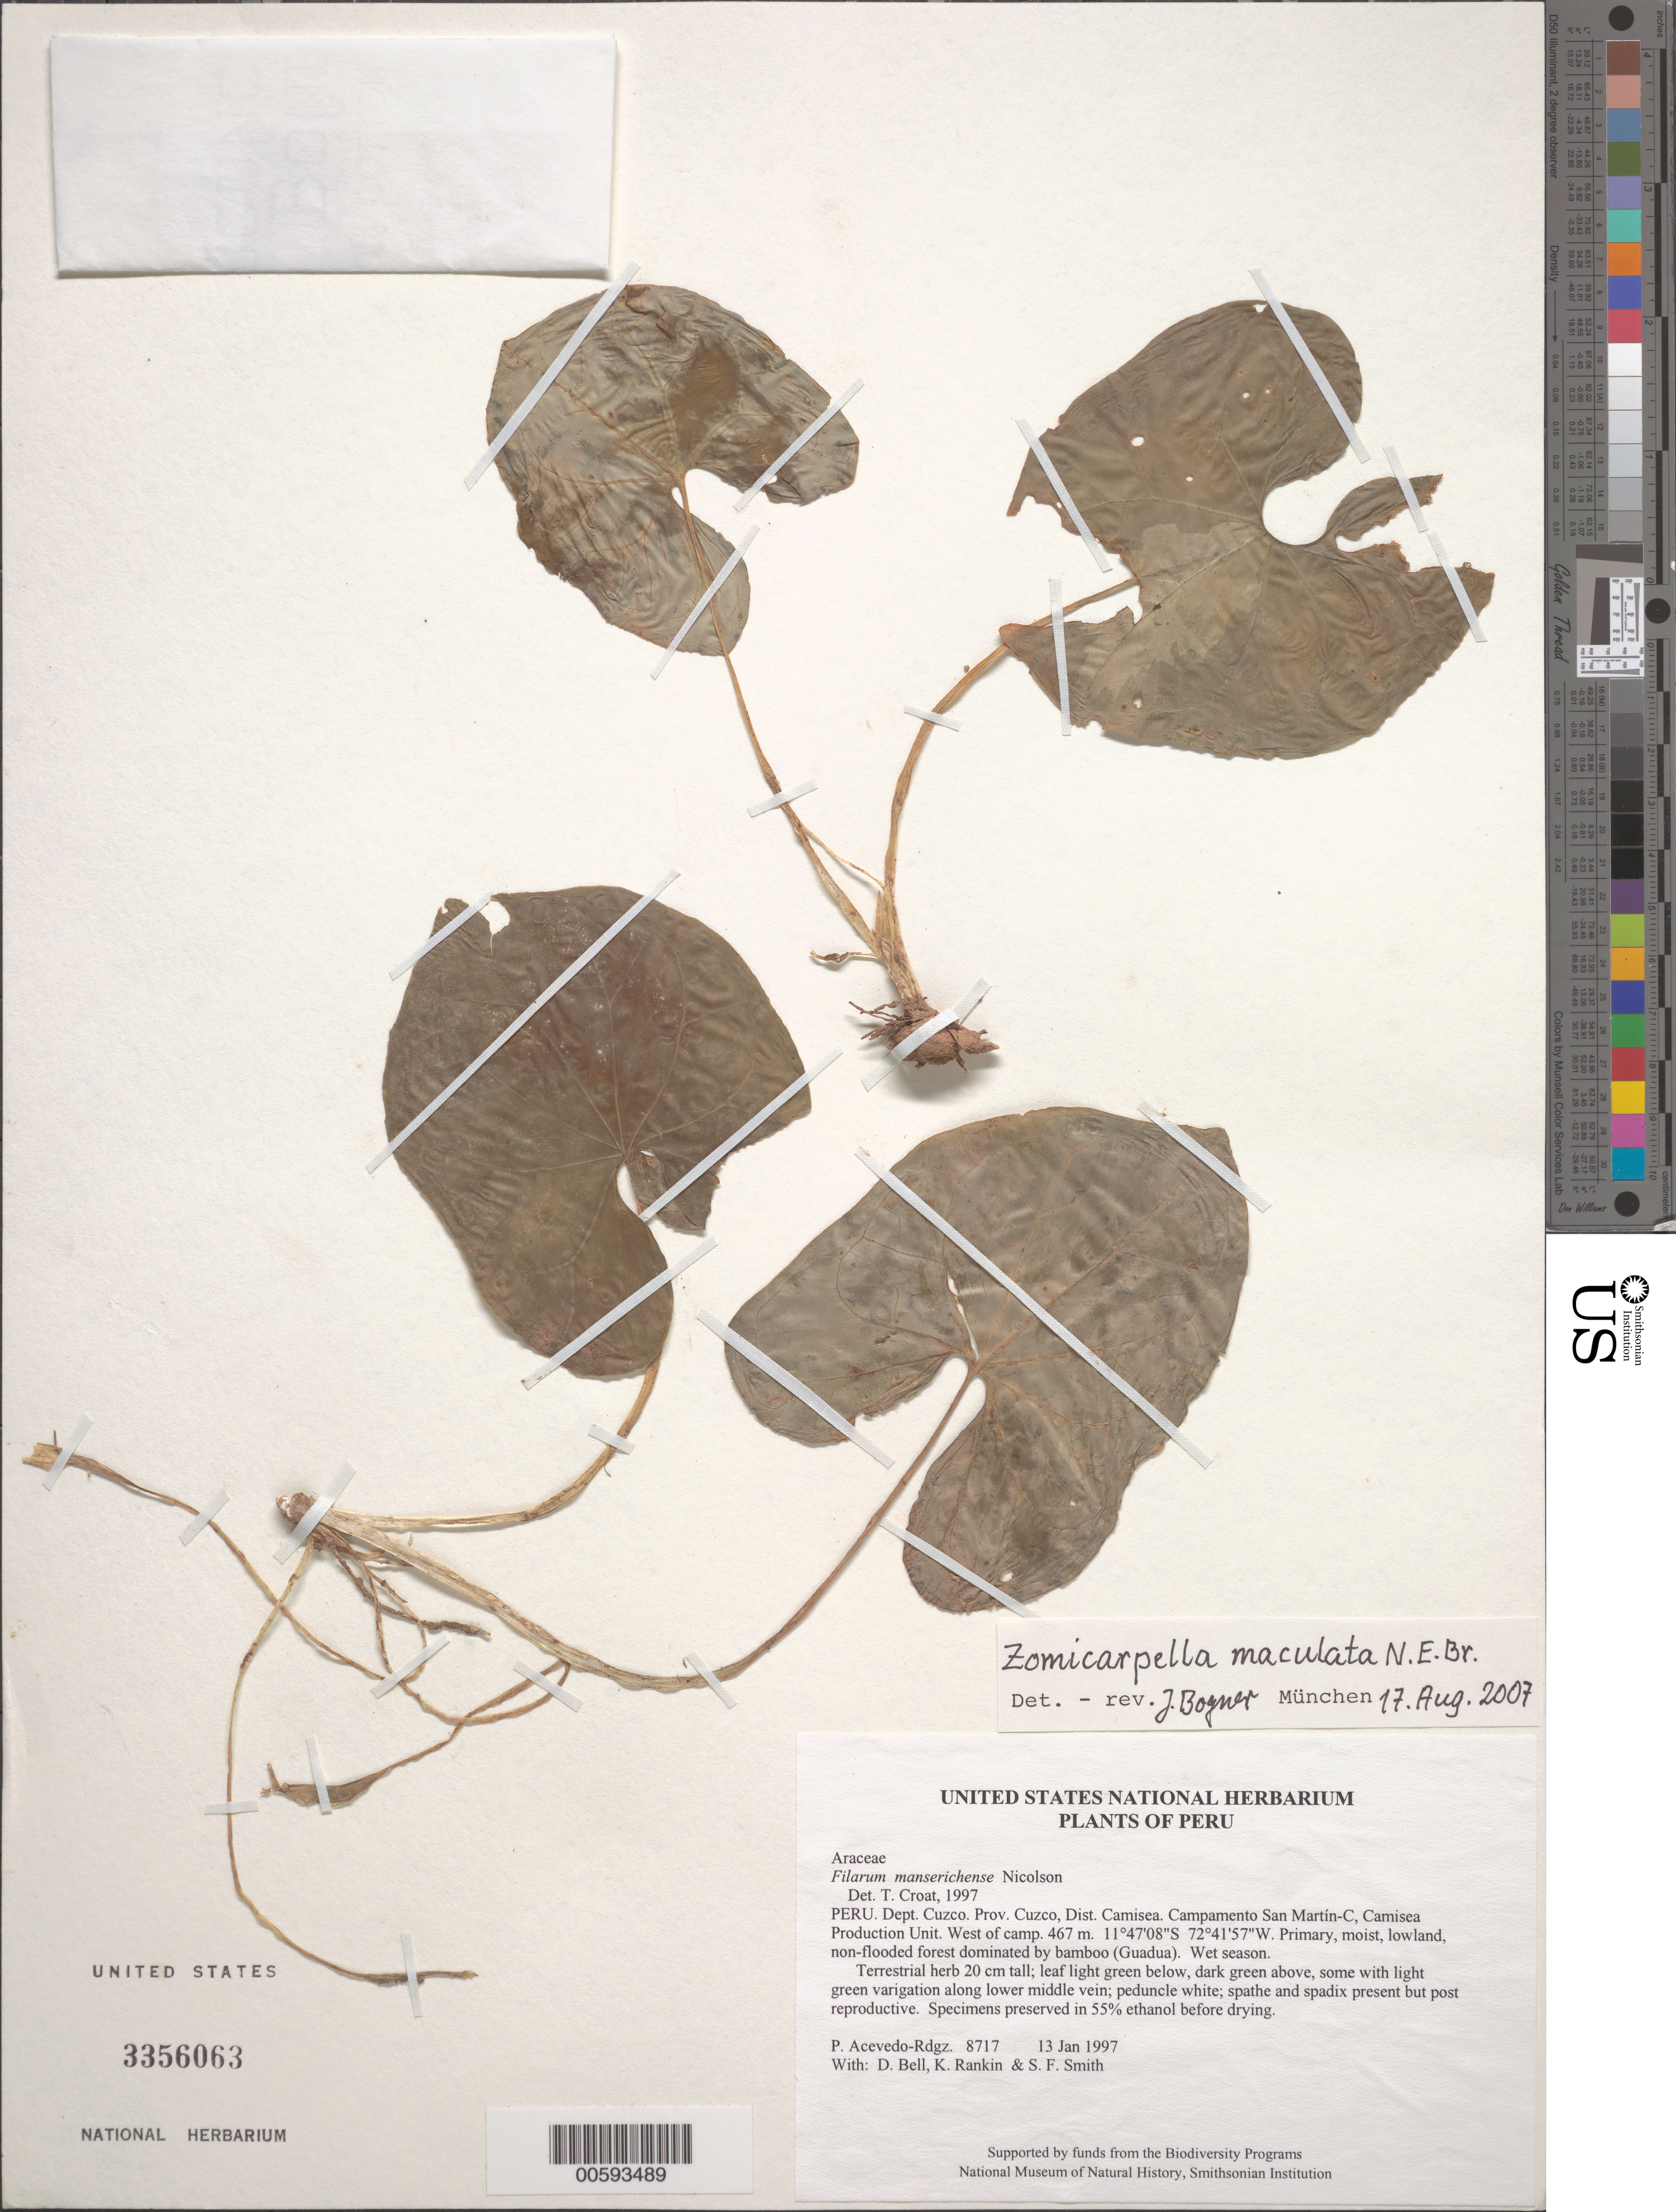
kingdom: Plantae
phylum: Tracheophyta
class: Liliopsida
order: Alismatales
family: Araceae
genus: Zomicarpella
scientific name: Zomicarpella maculata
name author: N.E. Br.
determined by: Bogner, Josef, (GERMANY)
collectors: P. Acevedo-Rodr., D. A. Bell, K. B. Rankin & S.F. Smith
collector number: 8717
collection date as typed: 13 Jan 1997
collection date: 1997-01-13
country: Peru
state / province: Cusco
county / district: Cusco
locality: Districto Camisea, Campamento San Martín-C, Camisea Production Unit. West of camp.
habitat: Primary, moist, lowland, non-flooded forest dominated by bamboo (Guadua). Wet season.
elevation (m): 467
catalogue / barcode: US 3356063